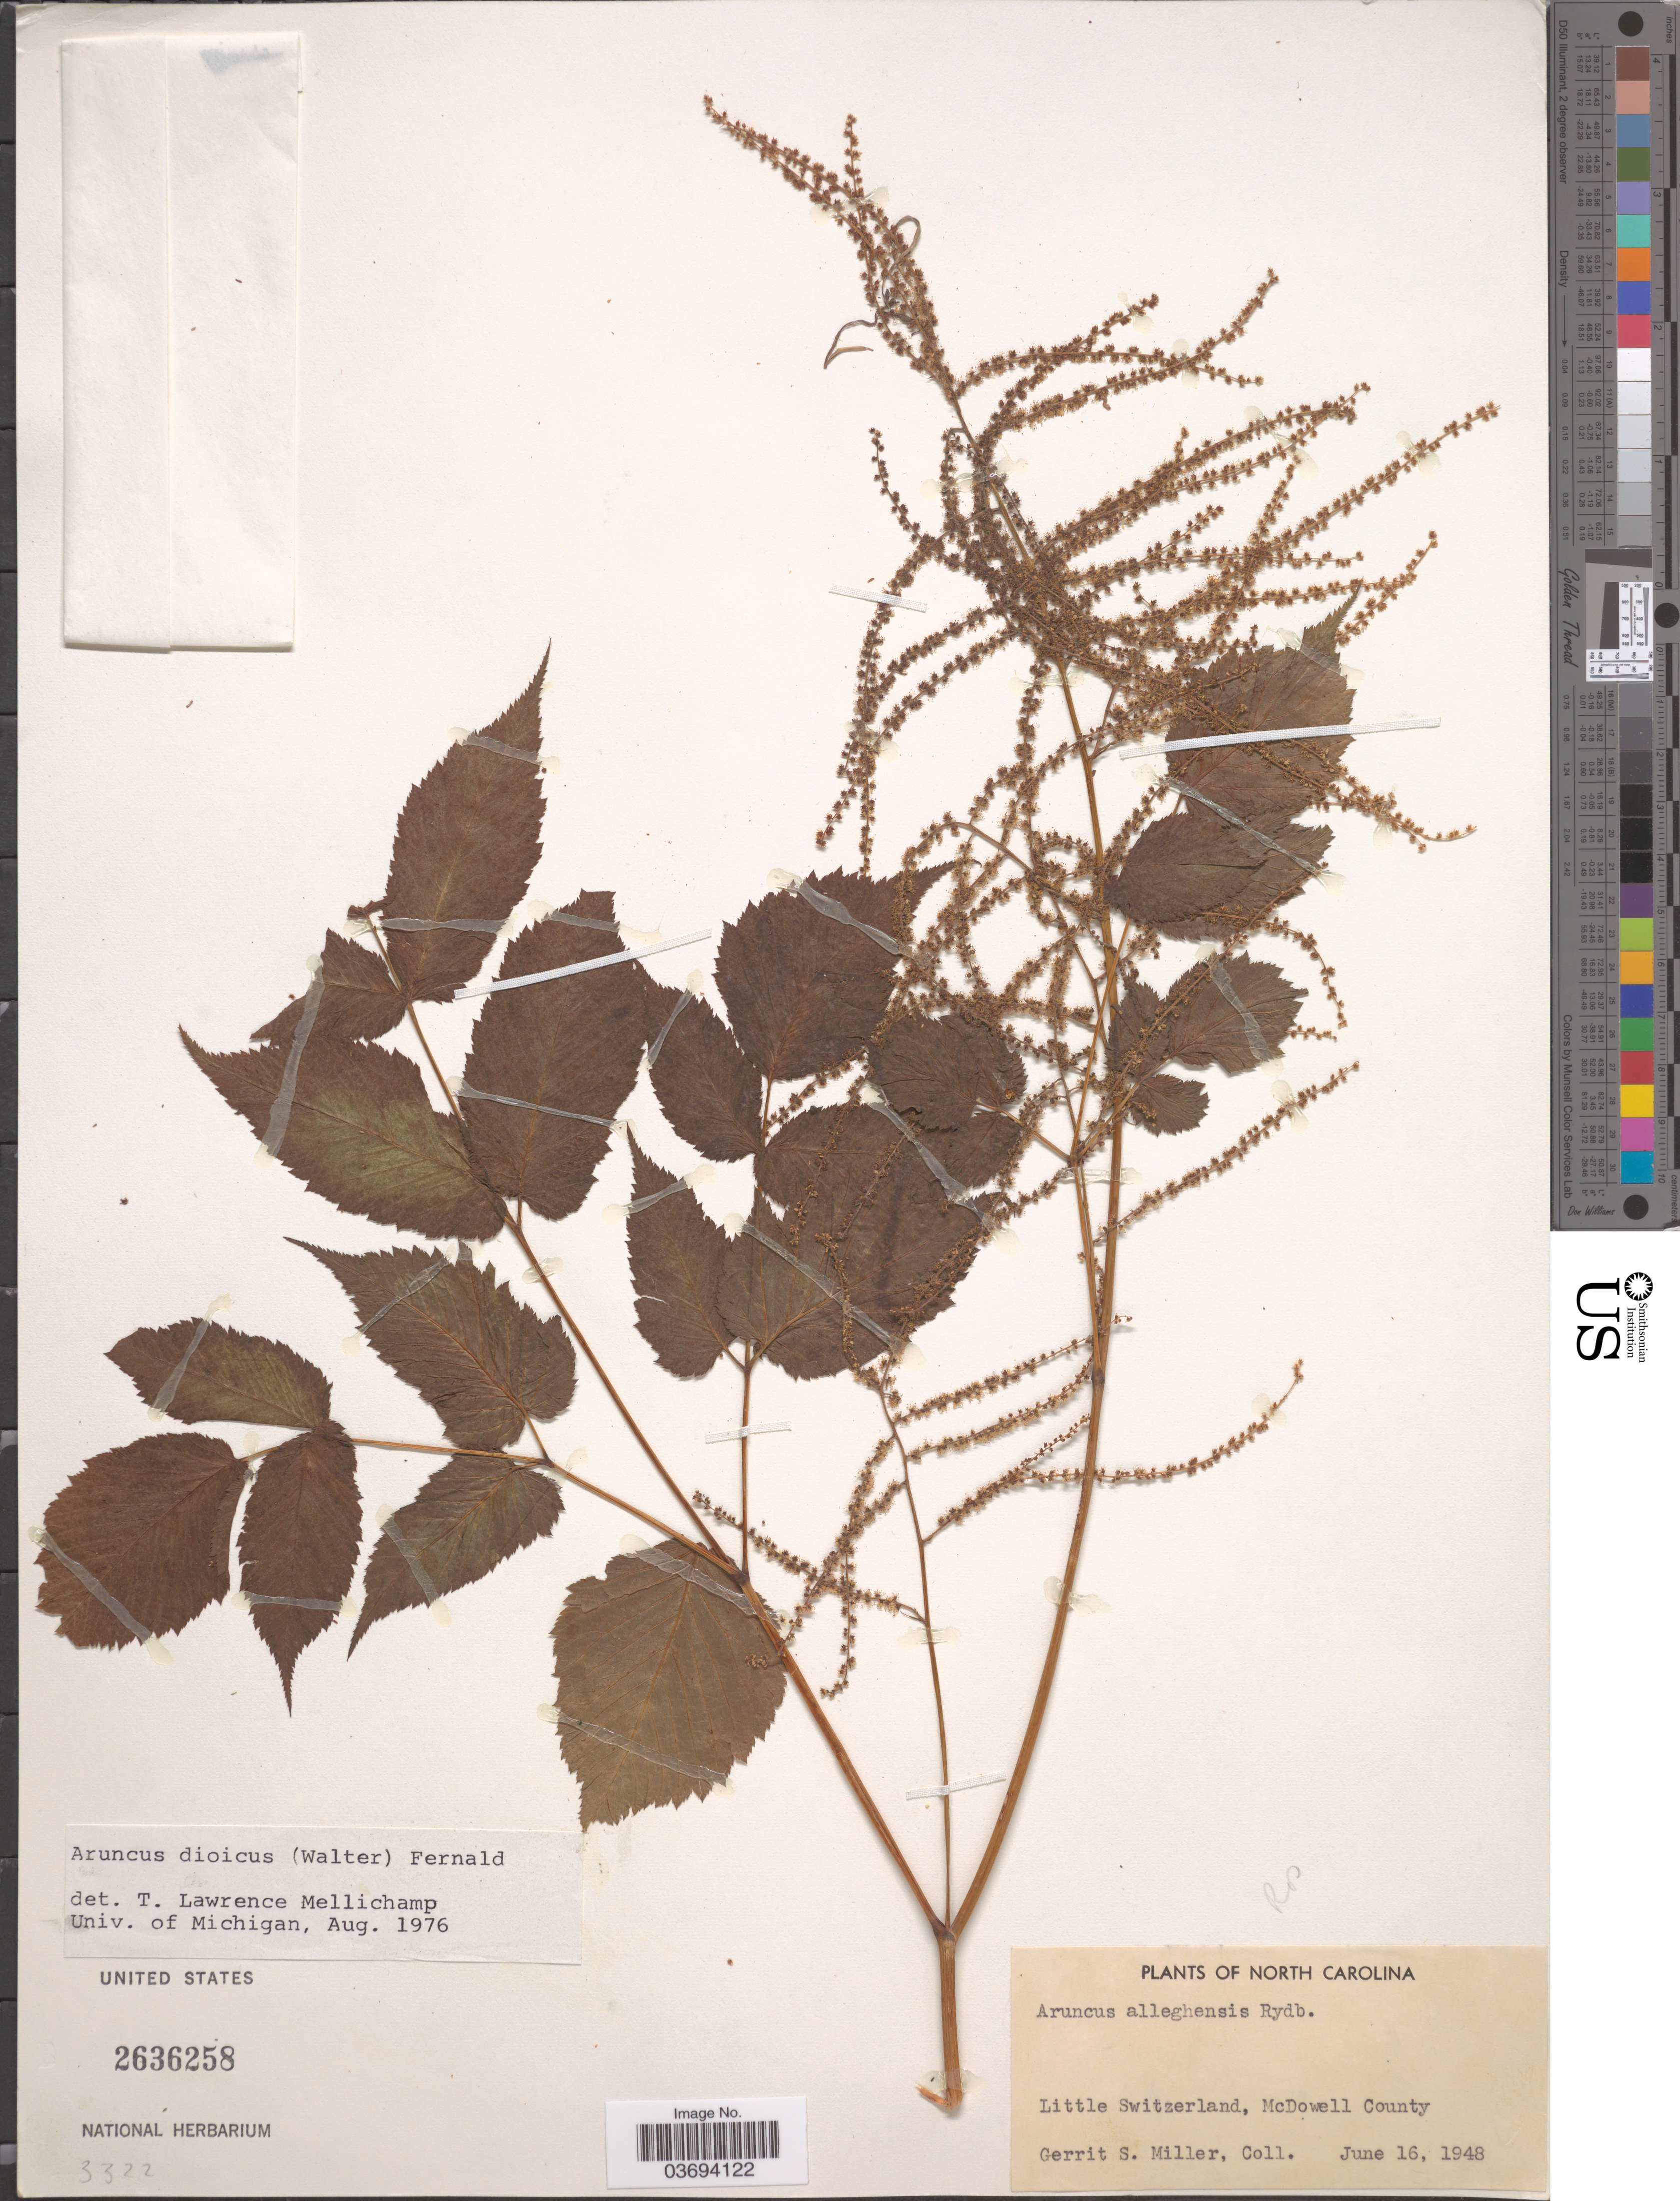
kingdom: Plantae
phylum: Tracheophyta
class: Magnoliopsida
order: Rosales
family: Rosaceae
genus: Aruncus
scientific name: Aruncus dioicus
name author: (Walter) Fernald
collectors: G. S. Miller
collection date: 1948-06-16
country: United States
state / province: North Carolina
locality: Little Switzerland, McDowell County.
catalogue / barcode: US 2636258